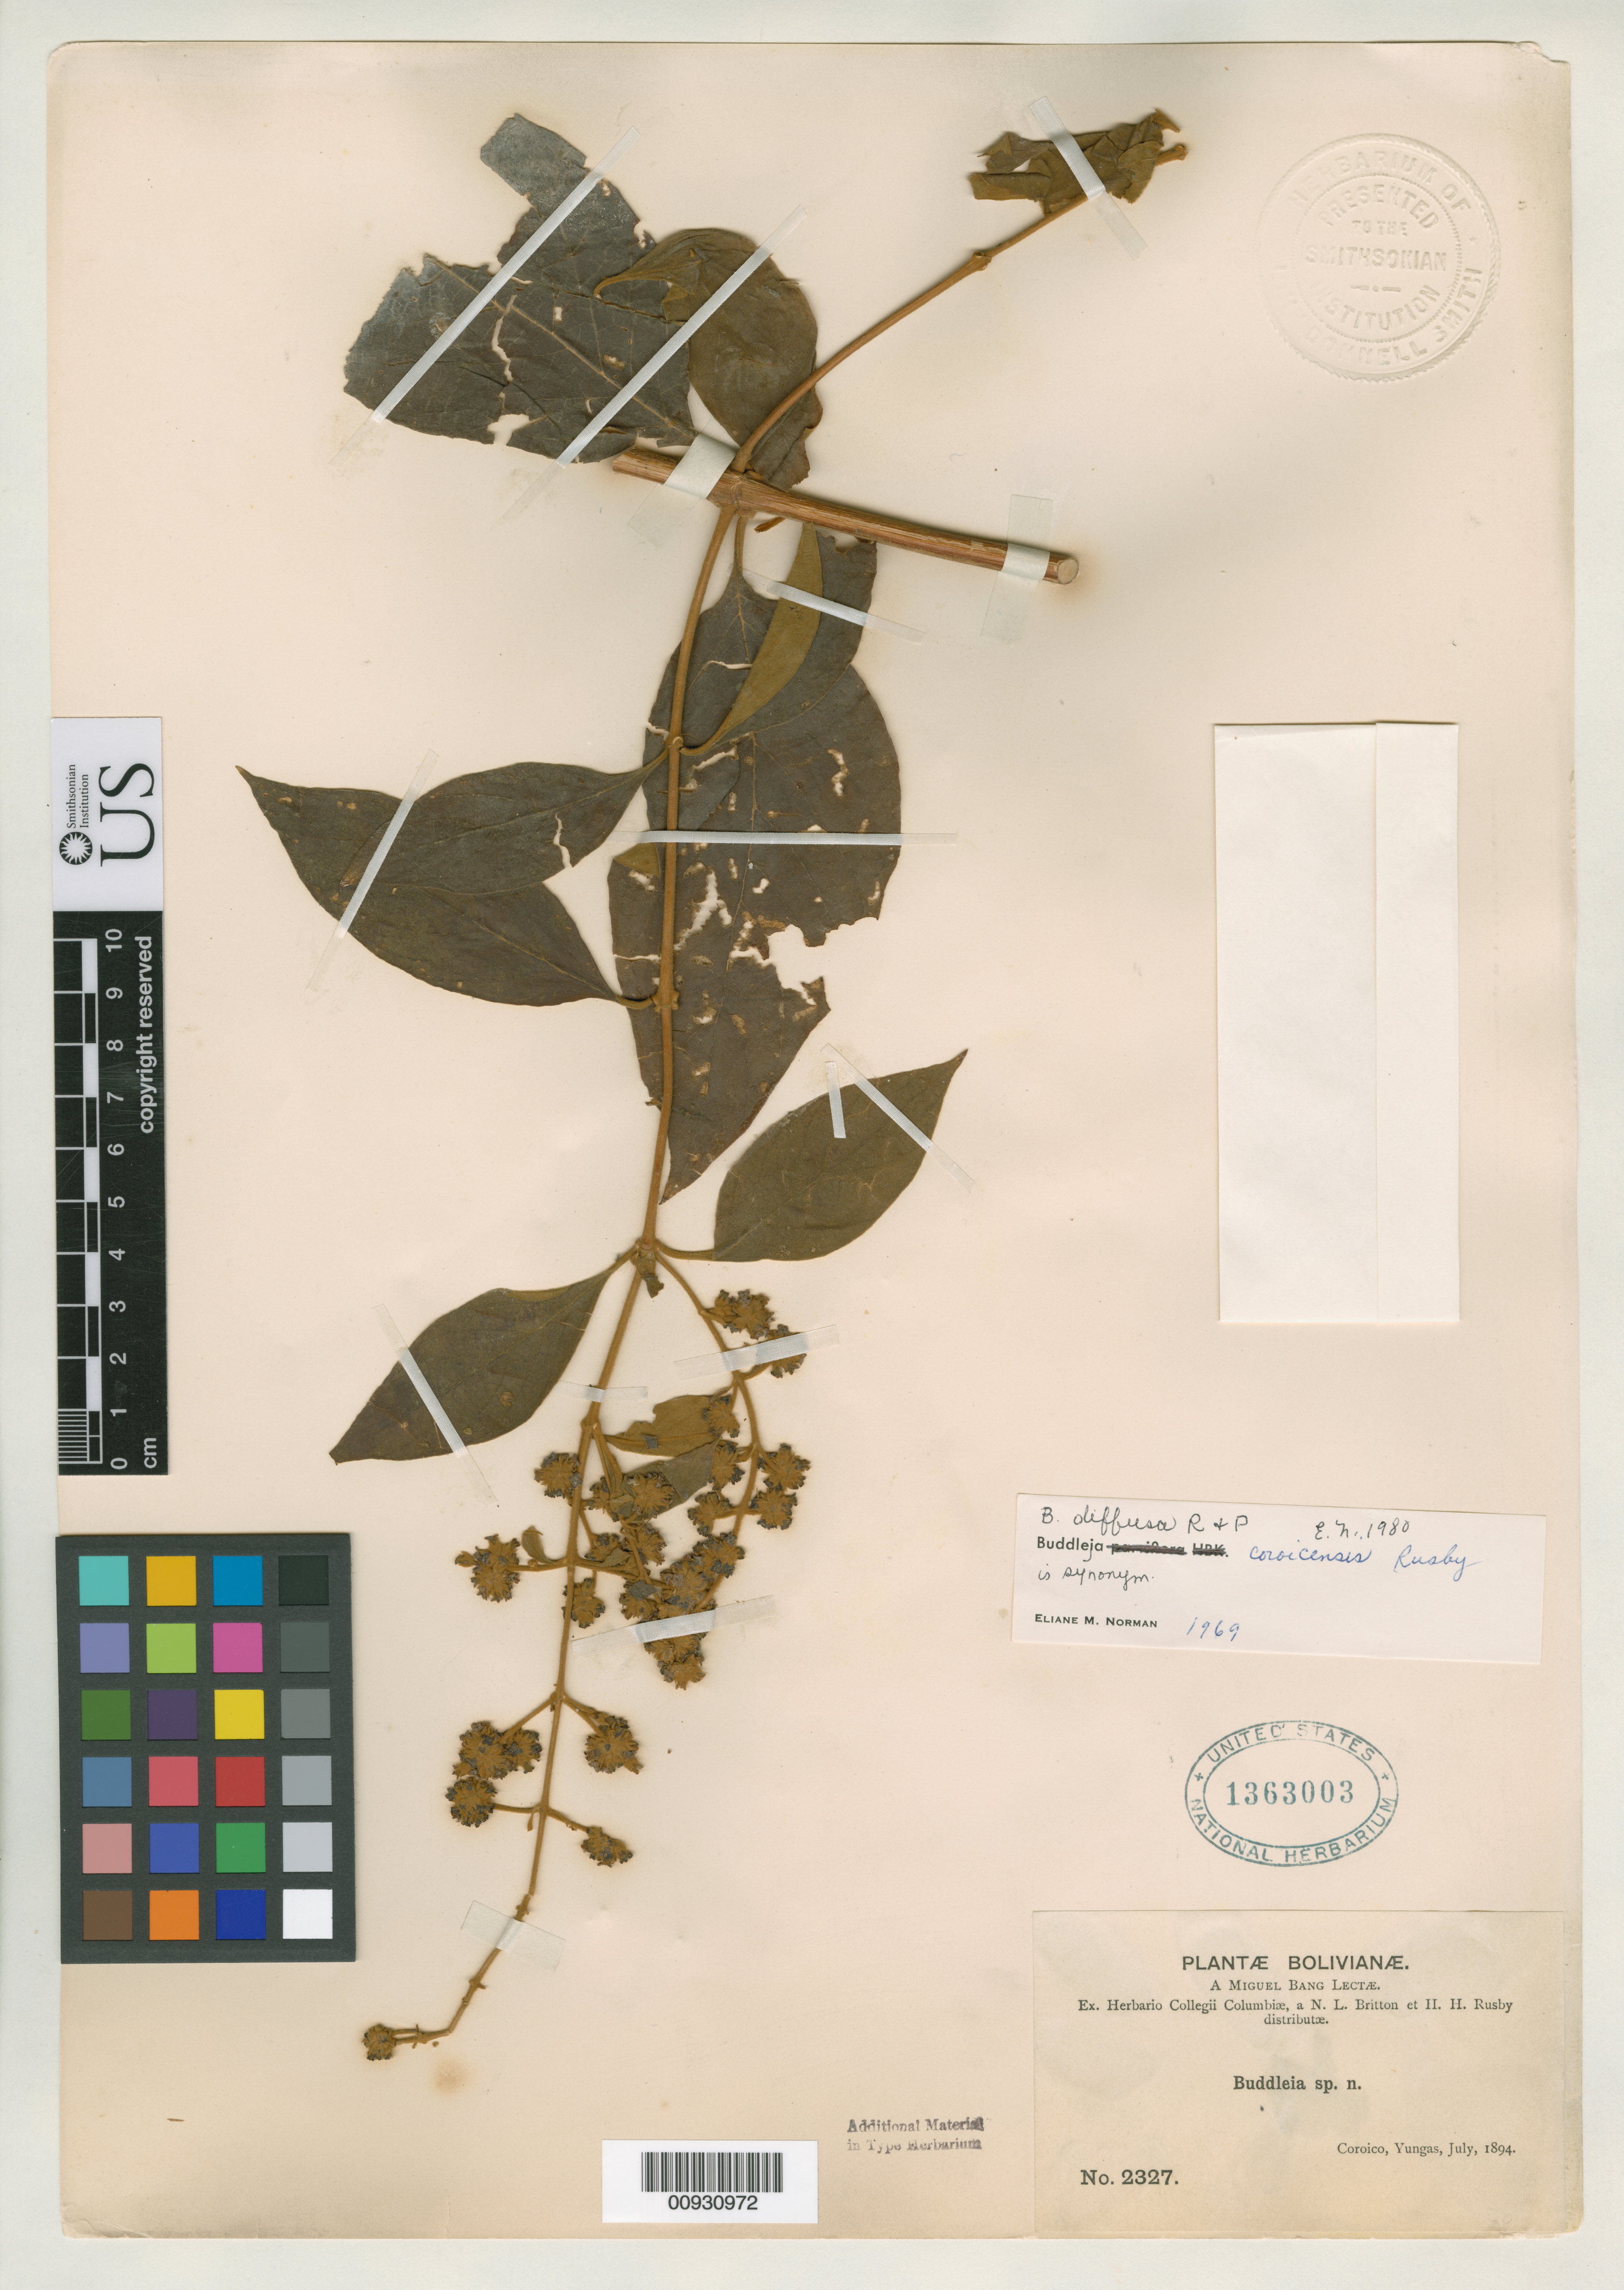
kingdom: Plantae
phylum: Tracheophyta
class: Magnoliopsida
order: Lamiales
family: Scrophulariaceae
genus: Buddleja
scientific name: Buddleja coroicense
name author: Rusby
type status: Isotype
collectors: M. Bang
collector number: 2327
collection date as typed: Jul 1894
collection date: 1894-07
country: Bolivia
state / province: La Paz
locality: Coroico, Yungas.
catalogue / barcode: US 1363003